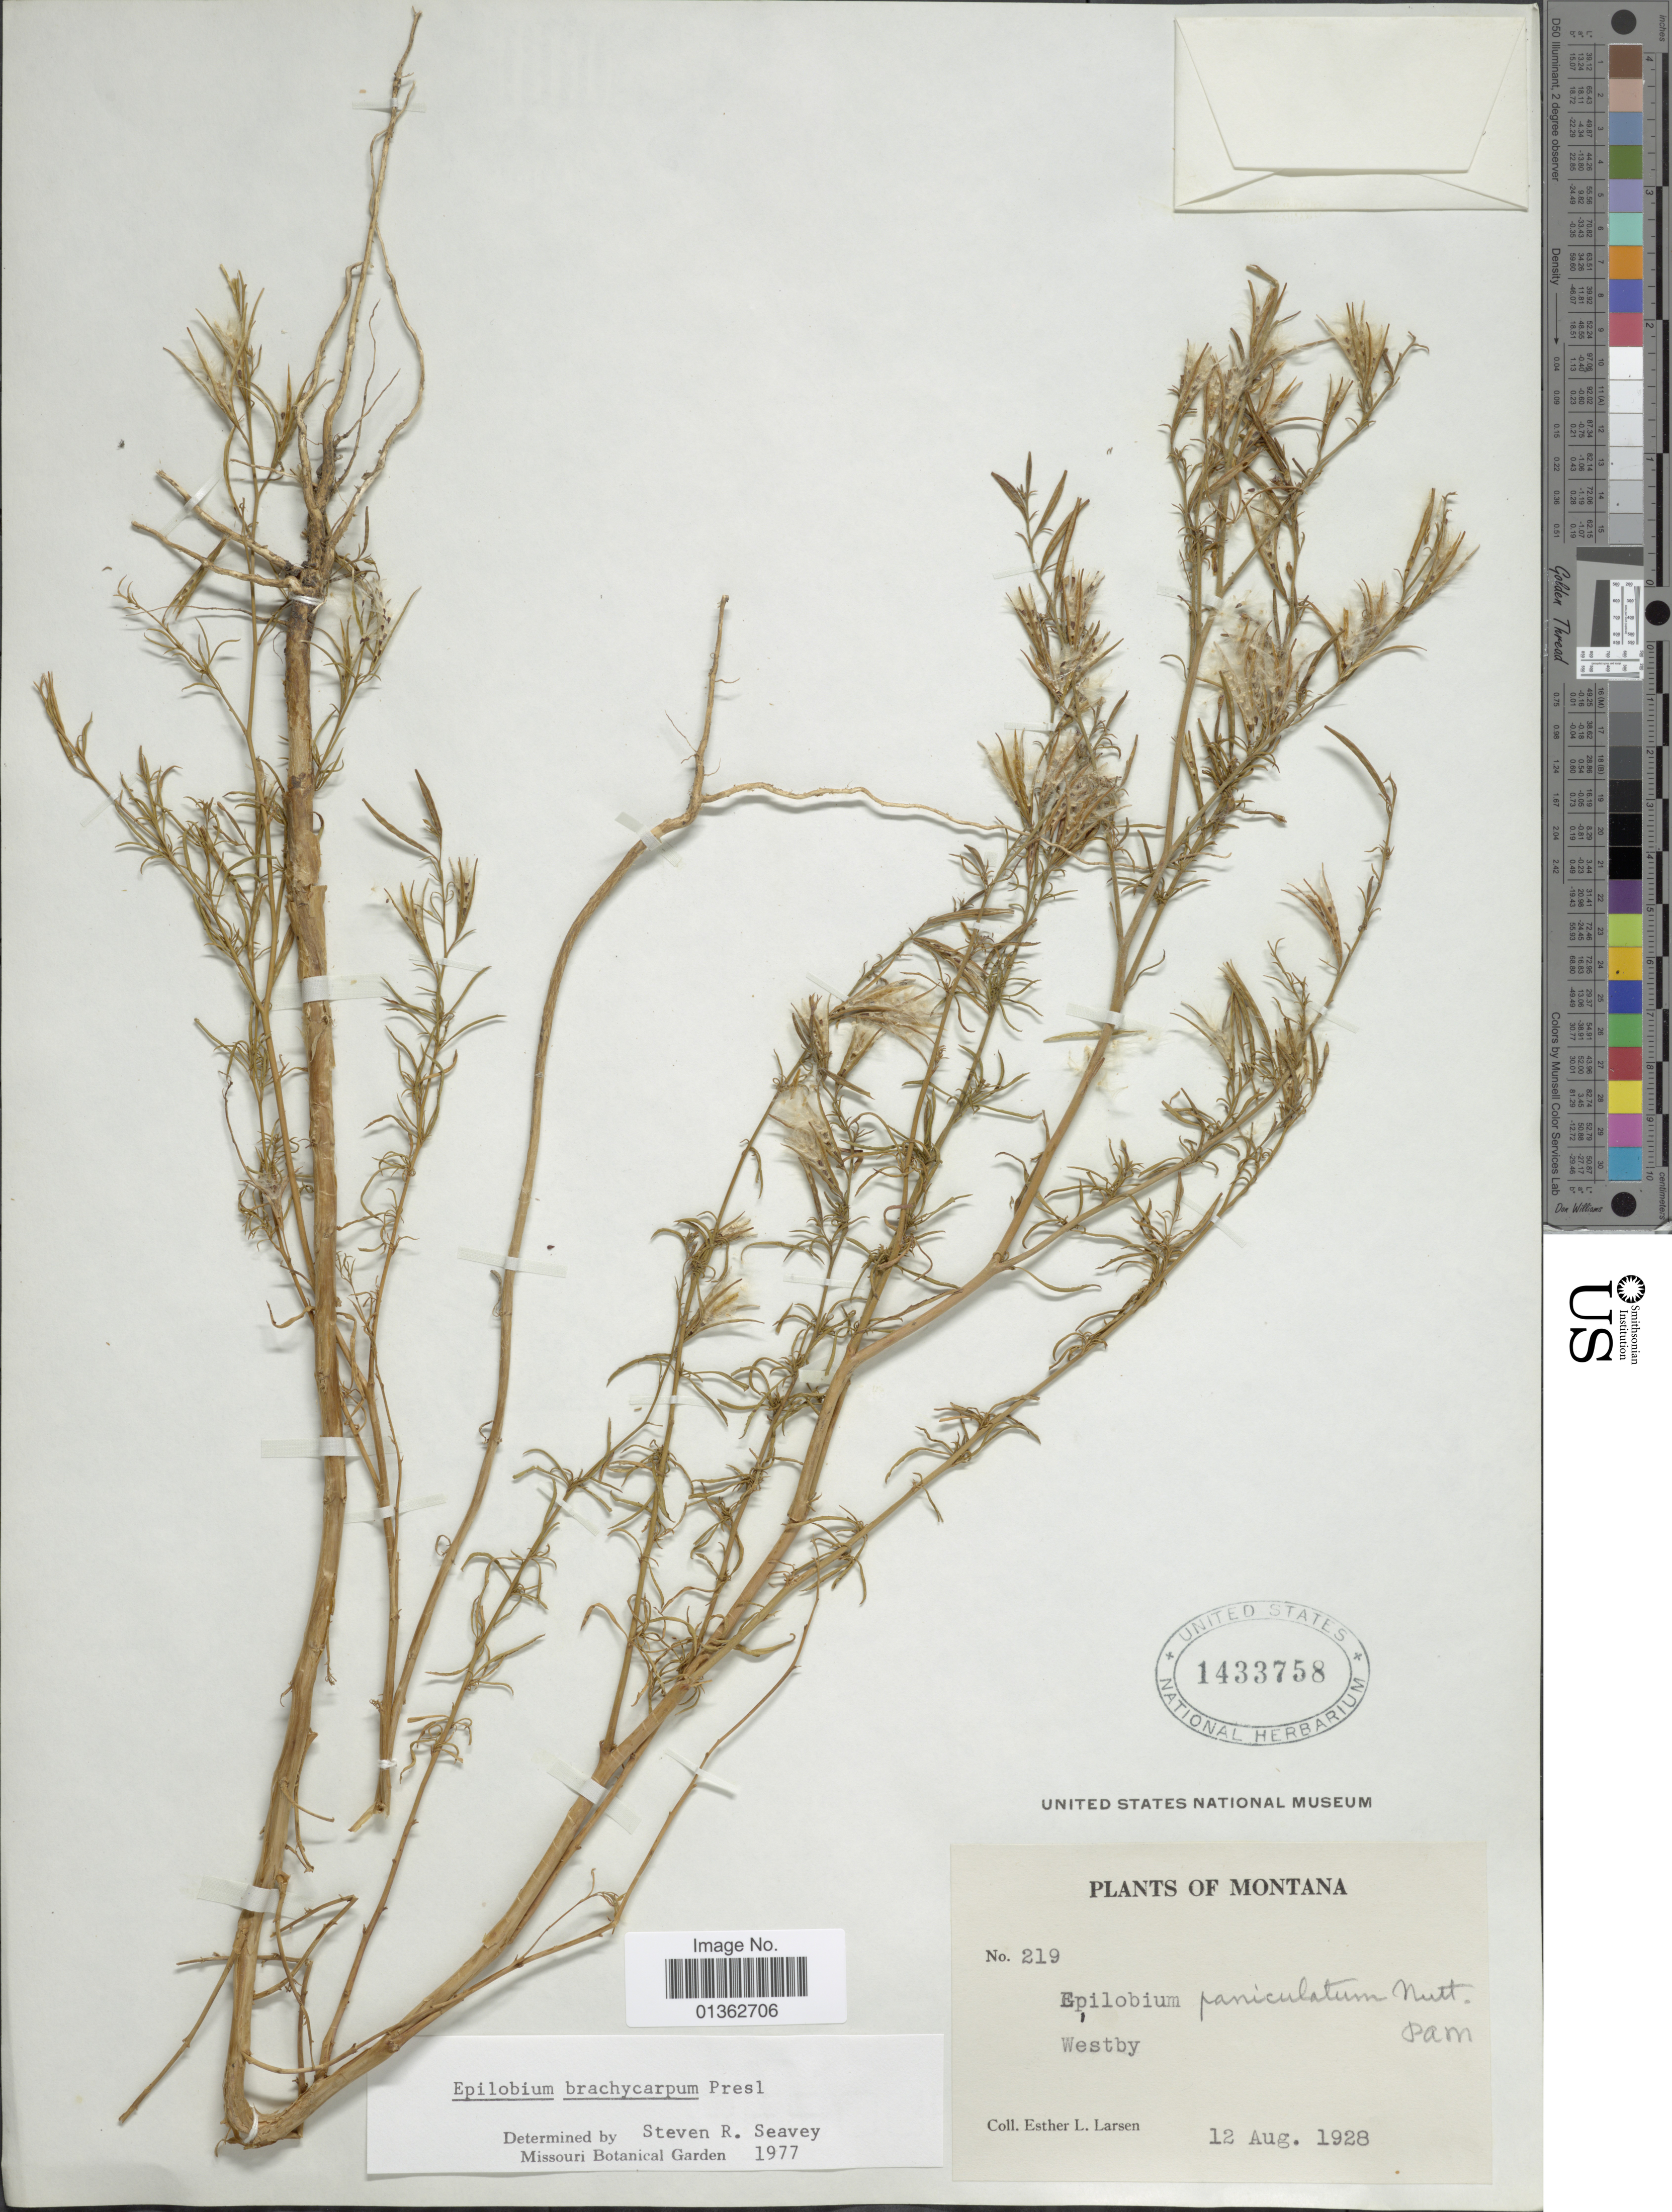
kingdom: Plantae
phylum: Tracheophyta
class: Magnoliopsida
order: Myrtales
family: Onagraceae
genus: Epilobium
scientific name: Epilobium brachycarpum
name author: C. Presl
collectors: E. Larsen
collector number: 219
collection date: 1928-08-12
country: United States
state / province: Montana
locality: Westby.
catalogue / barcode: US 1433758